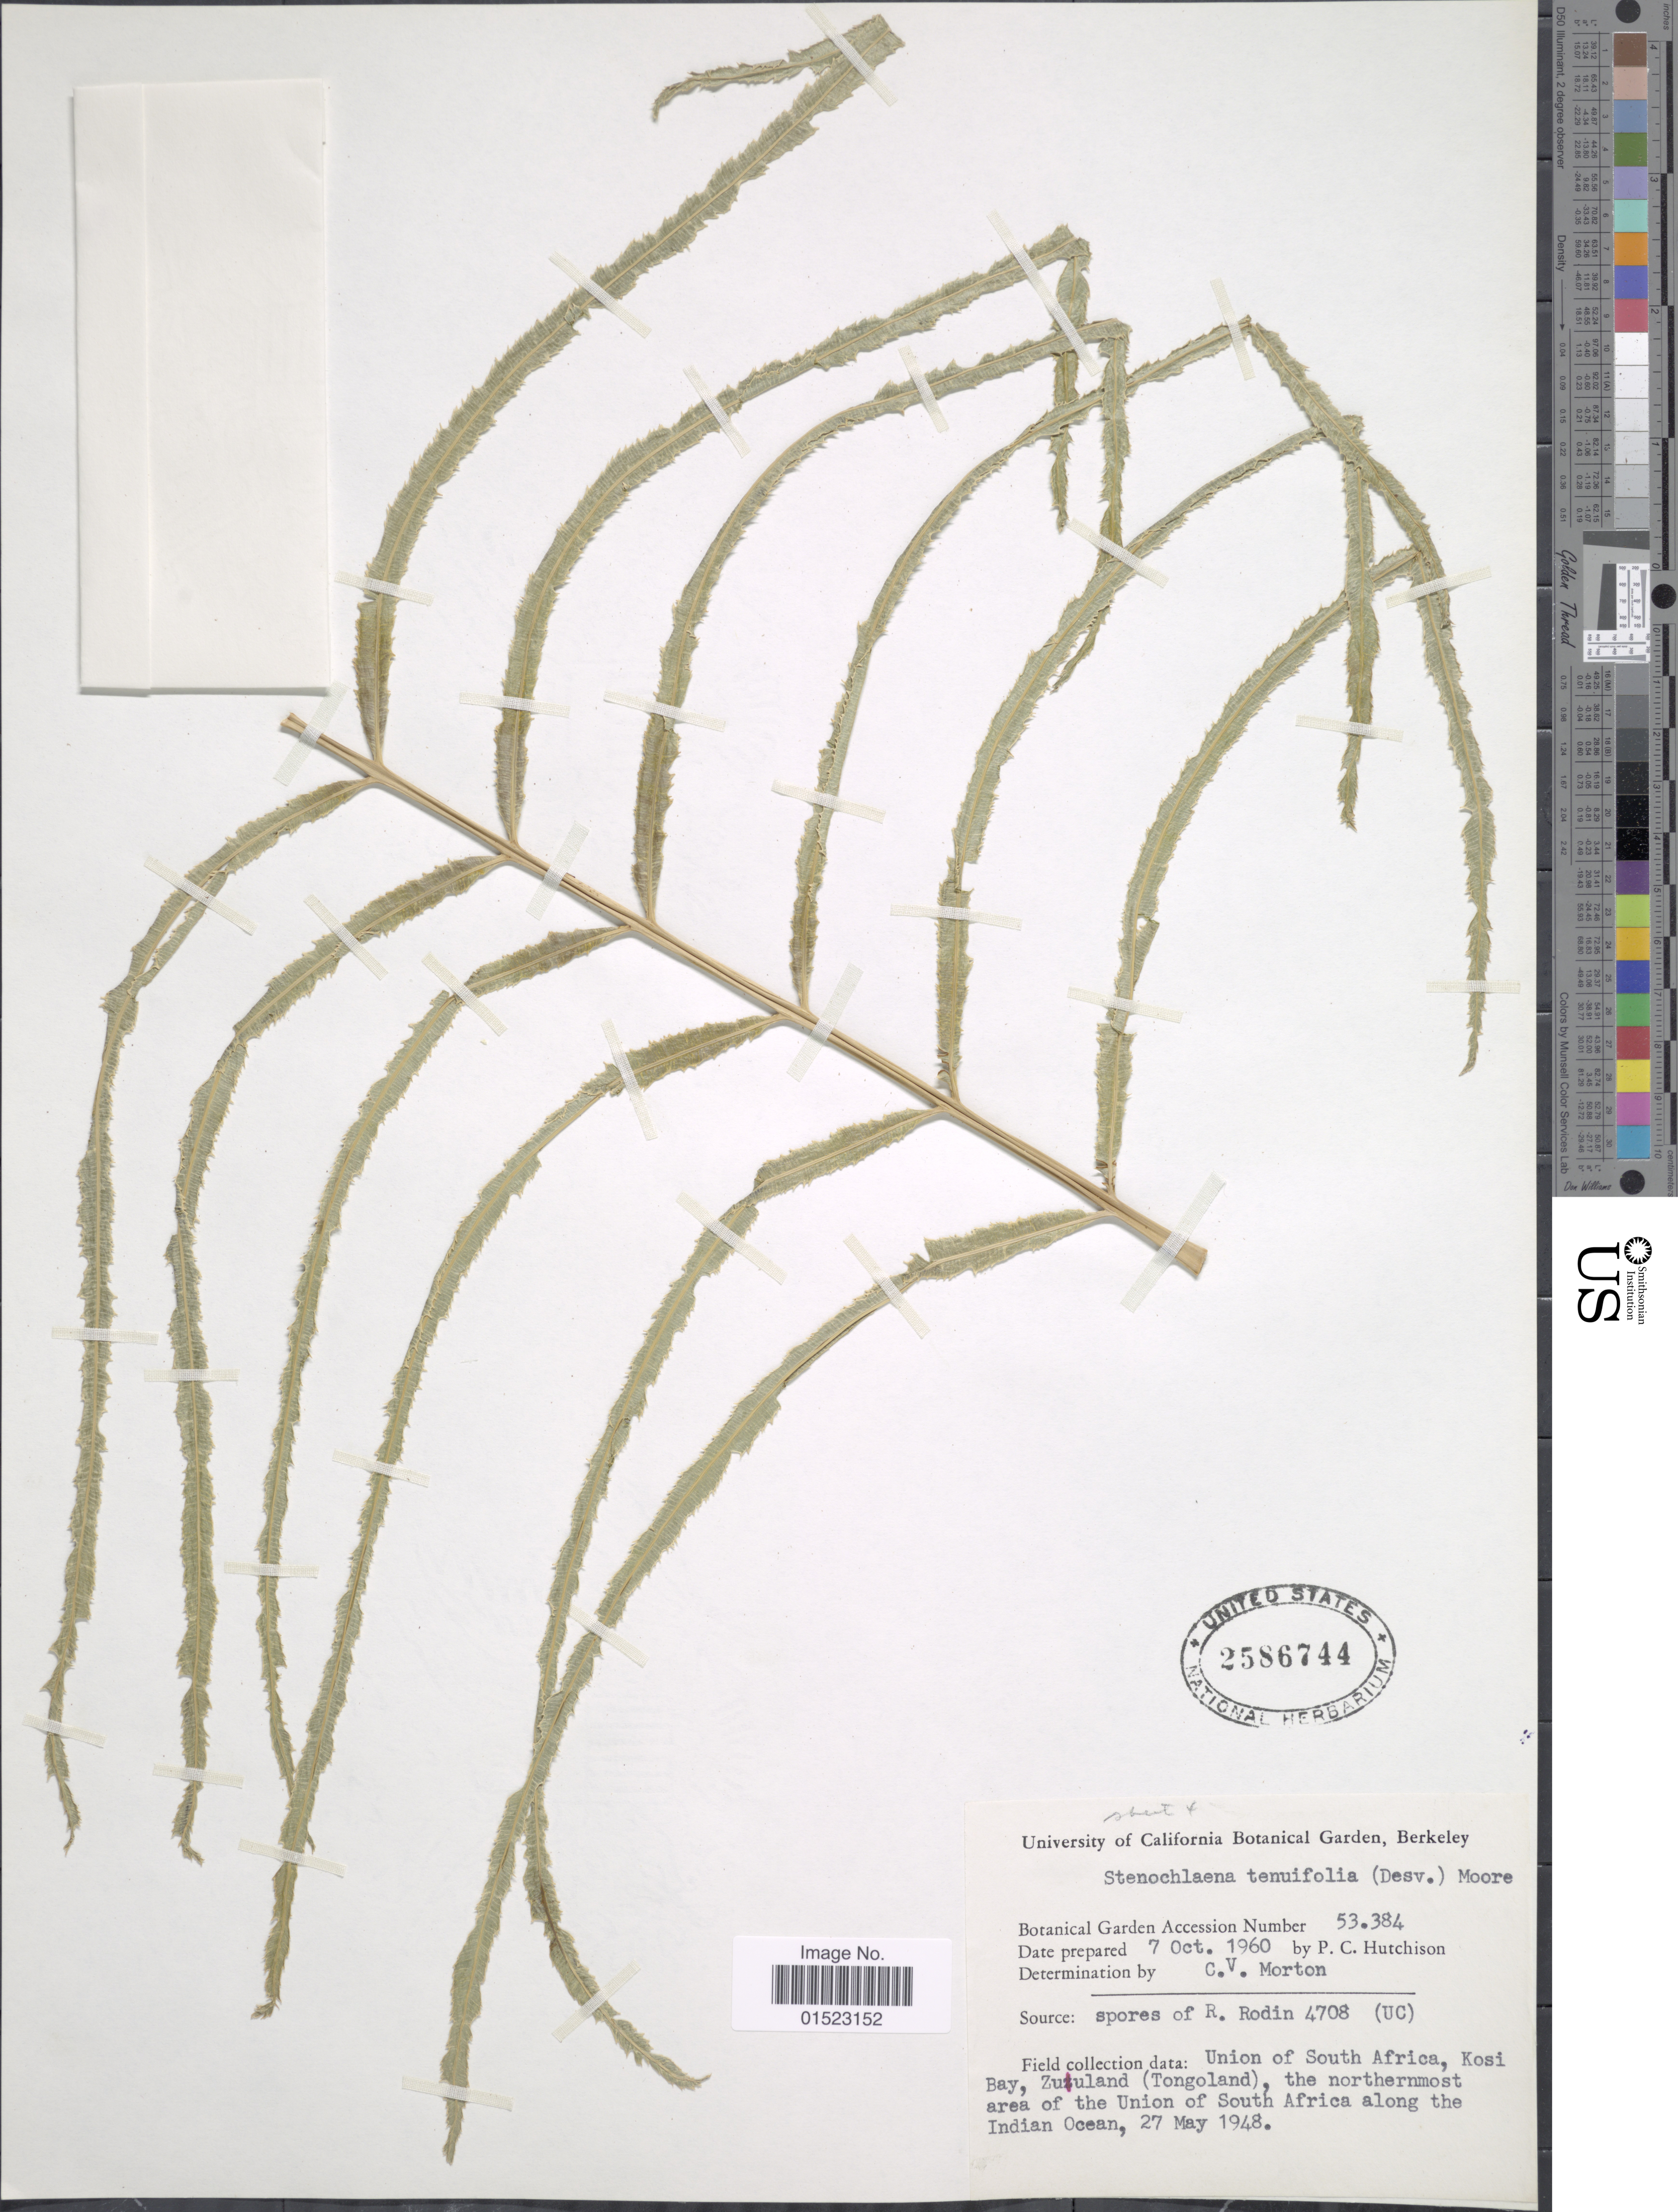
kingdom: Plantae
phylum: Tracheophyta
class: Polypodiopsida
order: Polypodiales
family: Blechnaceae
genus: Stenochlaena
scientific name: Stenochlaena tenuifolia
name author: (Desv.) T. Moore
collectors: P. C. Hutchison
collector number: Botanical Garden Number 53384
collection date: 1960-10-07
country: South Africa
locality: Union of South Africa, Kosi Bay, Zululand (Tongoland), the northernmost area of the Union of South Afrca along the Indian Ocean, Source: spores of R. Rodin 4708 (UC)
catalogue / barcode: US 2586744